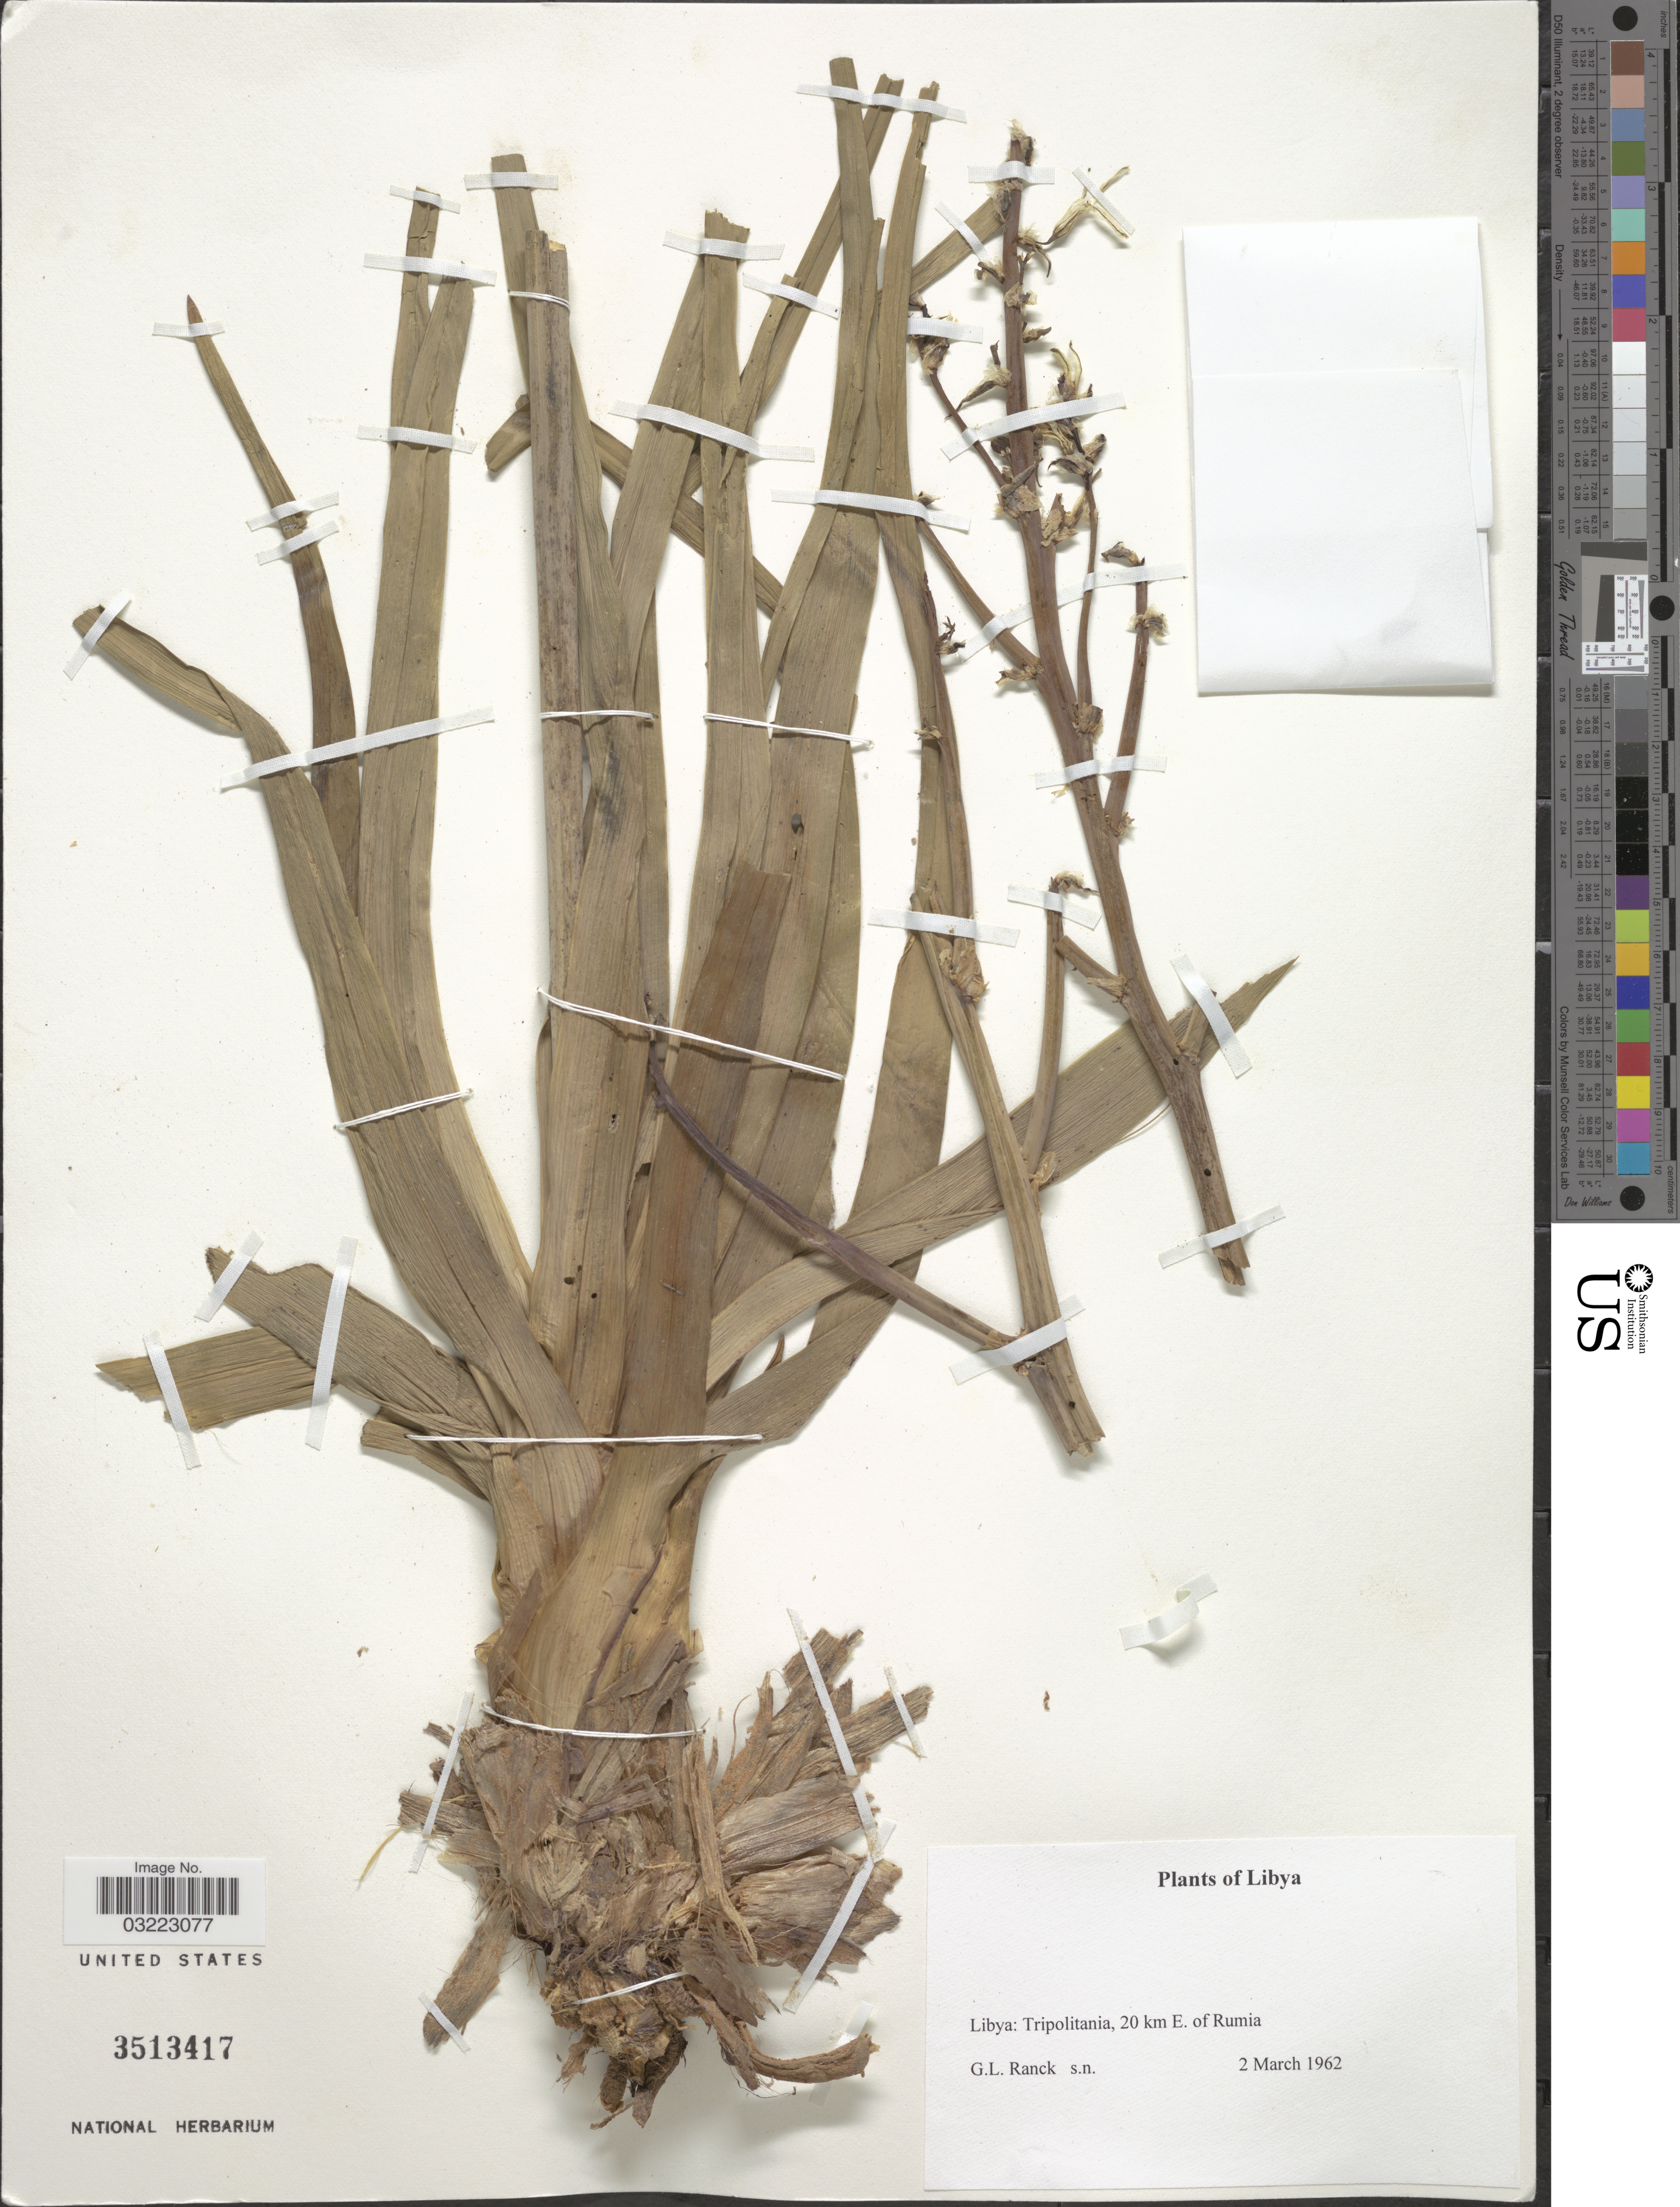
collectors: G. Ranck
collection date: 1962-03-02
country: Libya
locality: Tripolitania, 20 km E. of Rumia.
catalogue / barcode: US 3513417